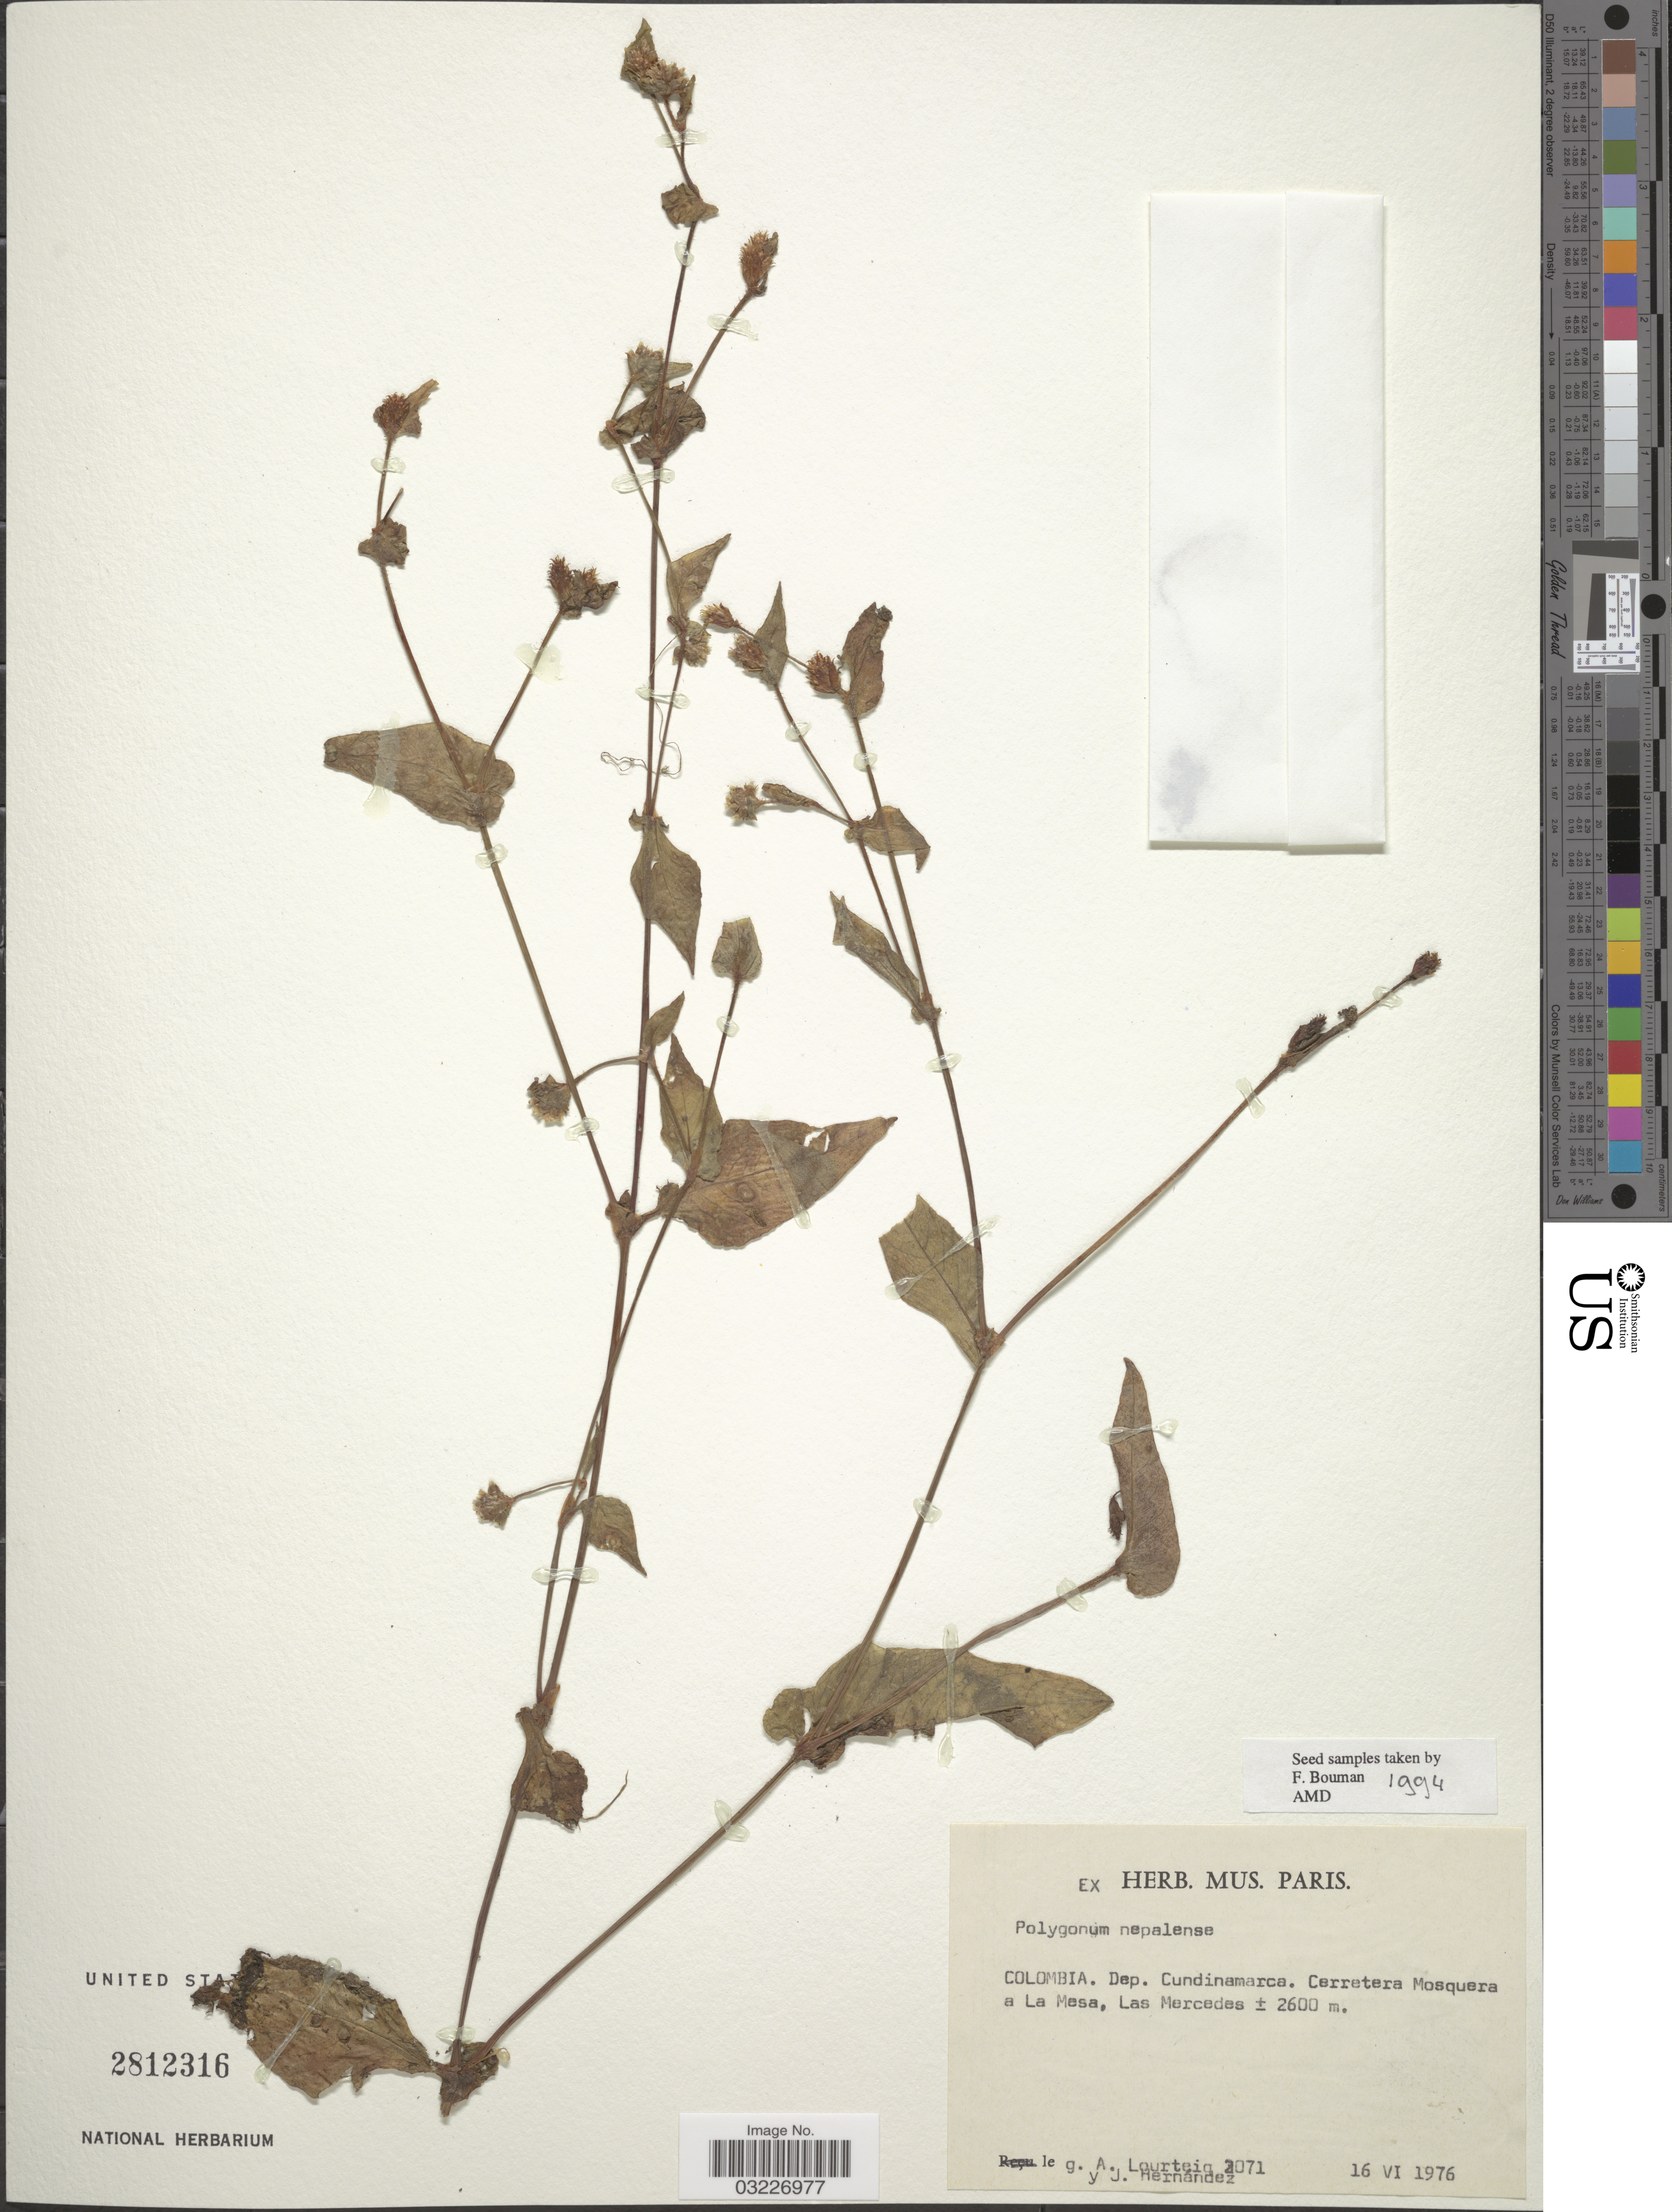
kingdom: Plantae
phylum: Tracheophyta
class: Magnoliopsida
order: Caryophyllales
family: Polygonaceae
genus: Polygonum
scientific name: Polygonum nepalense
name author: Meisn.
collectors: A. Lourteig & J. Hernandez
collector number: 2071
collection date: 1976-06-16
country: Colombia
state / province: Cundinamarca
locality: Dep. Cundinamarca. Cerretera Mosquera a La Mesa, Las Mercedes.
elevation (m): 2600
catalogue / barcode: US 2812316